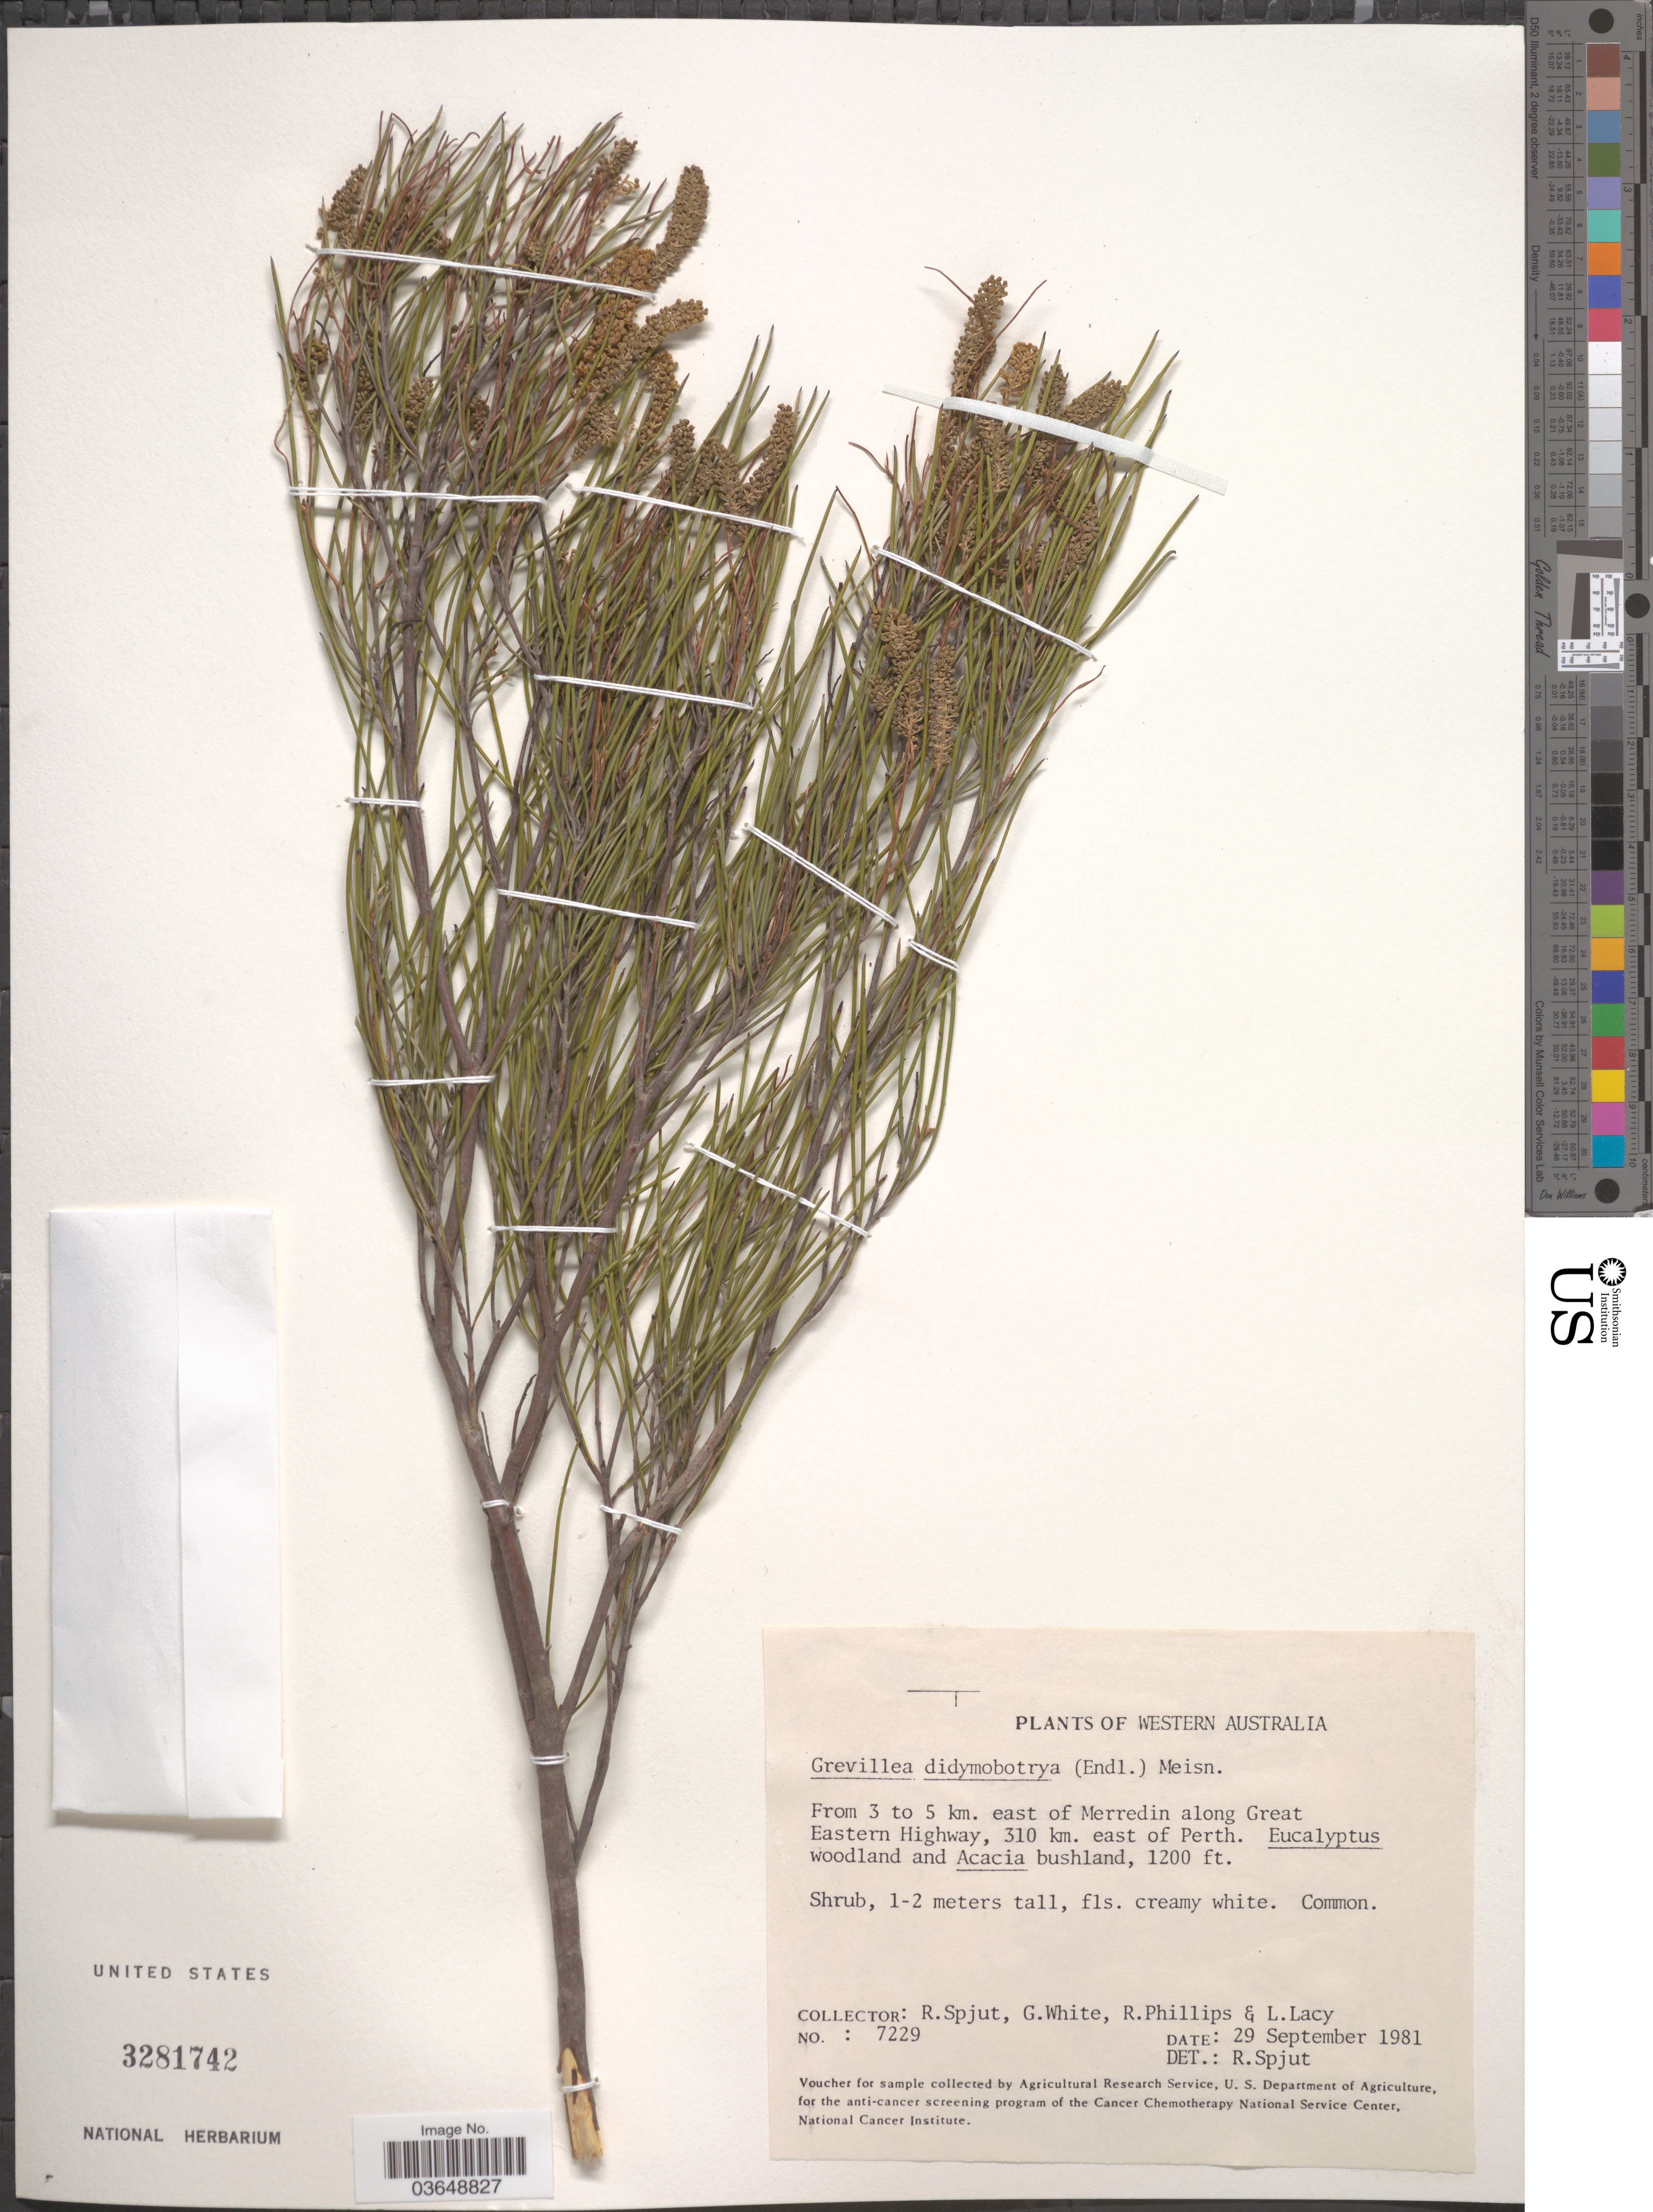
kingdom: Plantae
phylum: Tracheophyta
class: Magnoliopsida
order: Proteales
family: Proteaceae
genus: Grevillea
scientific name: Grevillea didymobotrya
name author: Meisn.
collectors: R. Spjut, G. White, R. Phillips & L. Lacy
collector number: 7229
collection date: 1981-09-29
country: Australia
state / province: Western Australia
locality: From 3 to 5 km. east to Merredin along Great Eastern Highway, 310 km. east of Perth.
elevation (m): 366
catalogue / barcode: US 3281742